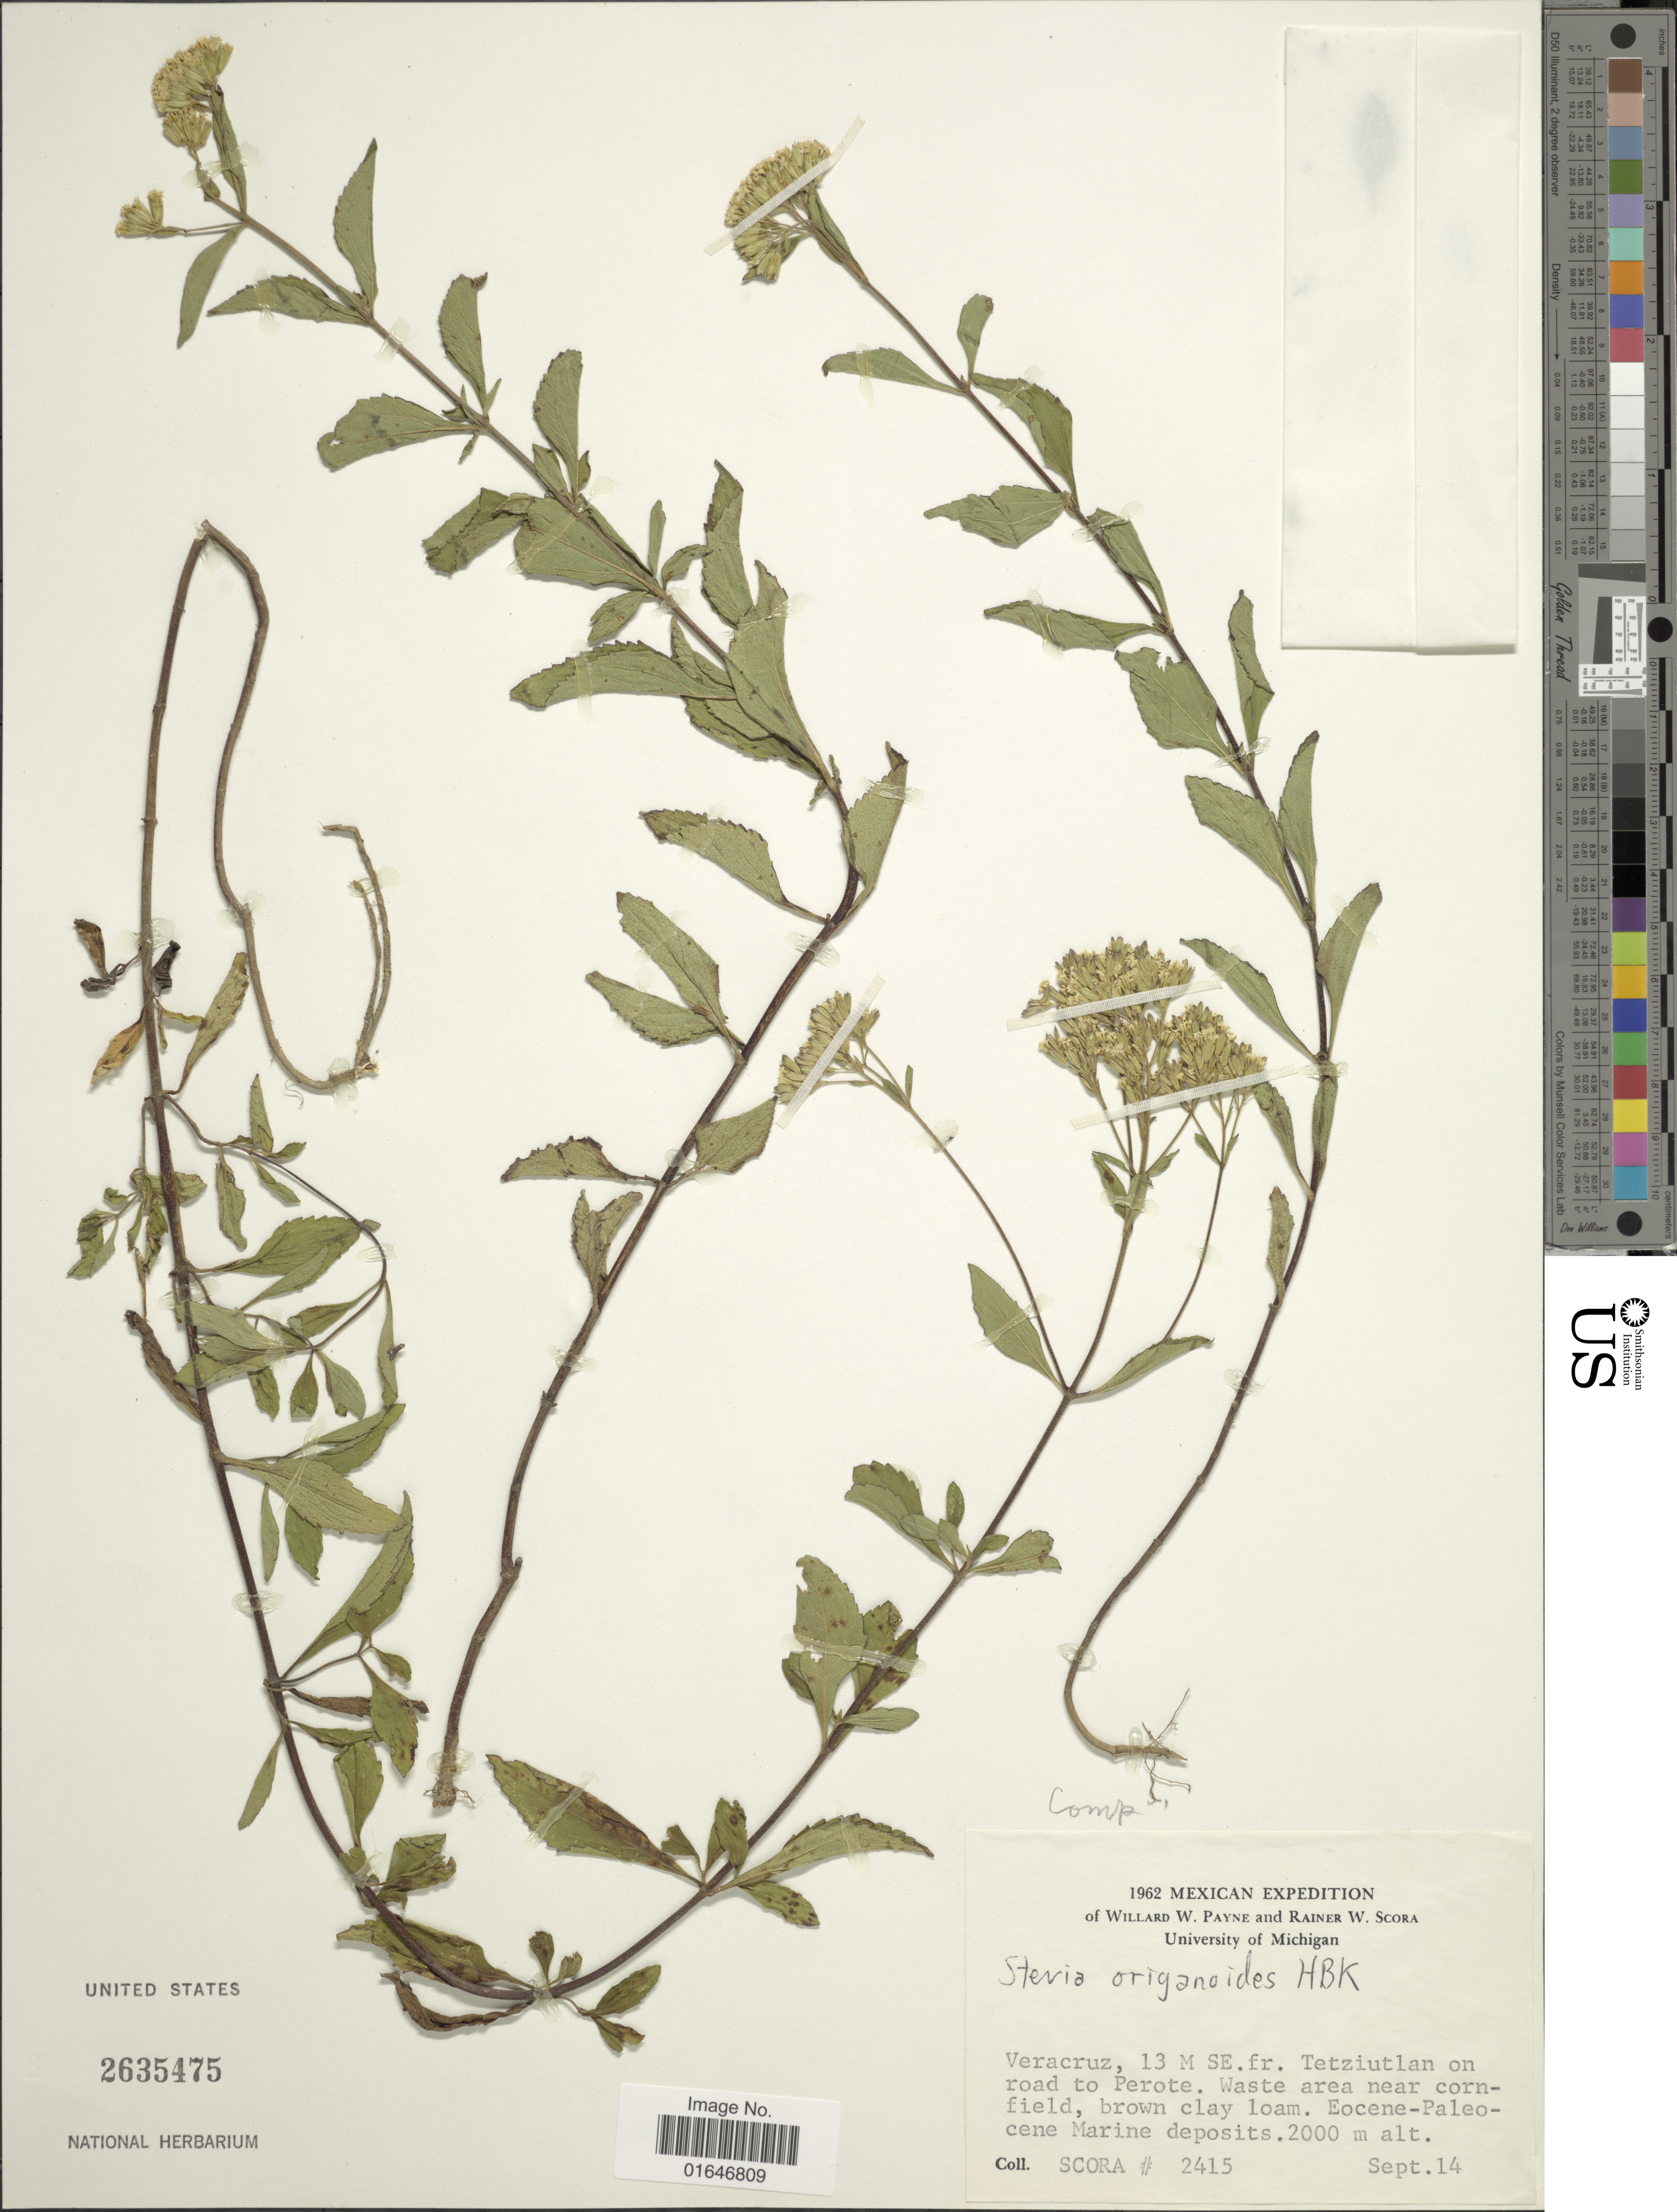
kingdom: Plantae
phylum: Tracheophyta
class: Magnoliopsida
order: Asterales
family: Asteraceae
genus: Stevia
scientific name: Stevia origanoides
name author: Kunth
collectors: R. Scora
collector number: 2415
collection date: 1962-09-14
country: Mexico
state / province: Veracruz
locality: Veracruz, 13 M SE. fr. Tetziutlan on road to Perote, waste area near cornfield.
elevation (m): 2000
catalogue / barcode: US 2635475